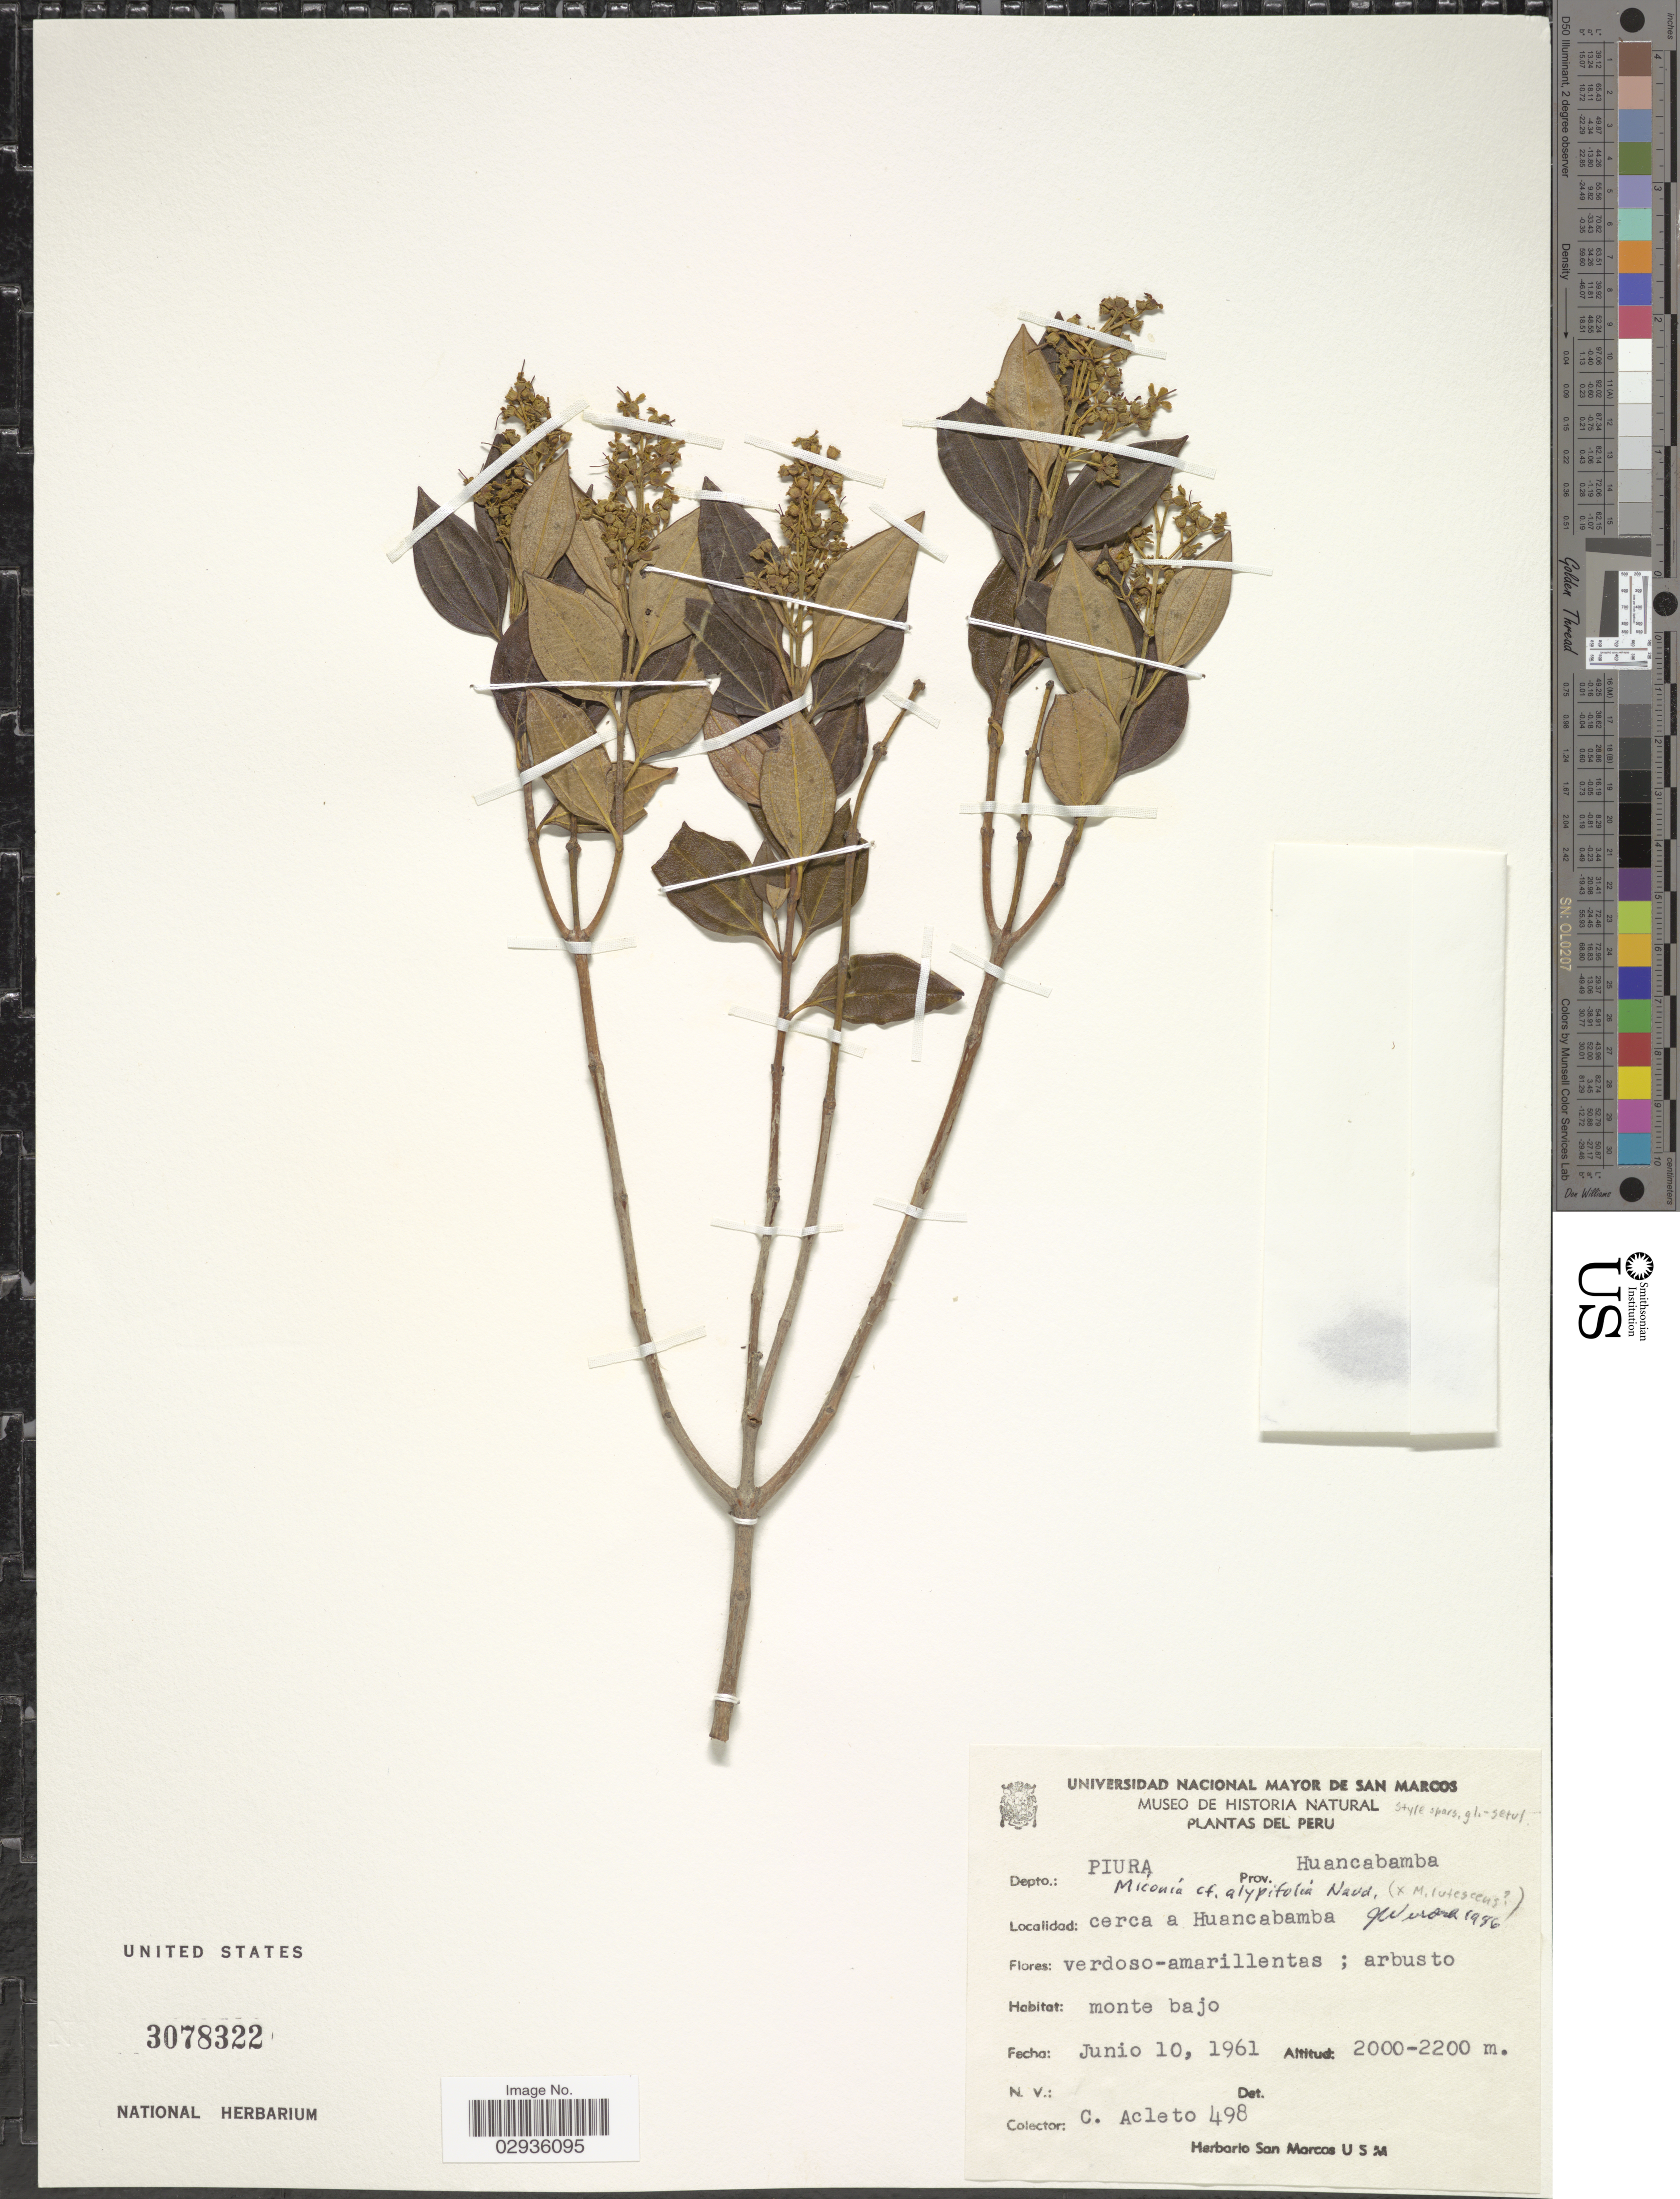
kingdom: Plantae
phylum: Tracheophyta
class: Magnoliopsida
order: Myrtales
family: Melastomataceae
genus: Miconia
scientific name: Miconia alypifolia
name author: Naudin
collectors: C. Acleto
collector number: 498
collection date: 1961-06-10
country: Peru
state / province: Piura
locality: Depto.: Piura, Prov.: Huancabamba, cerca a Huancabamba.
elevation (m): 2000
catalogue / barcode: US 3078322